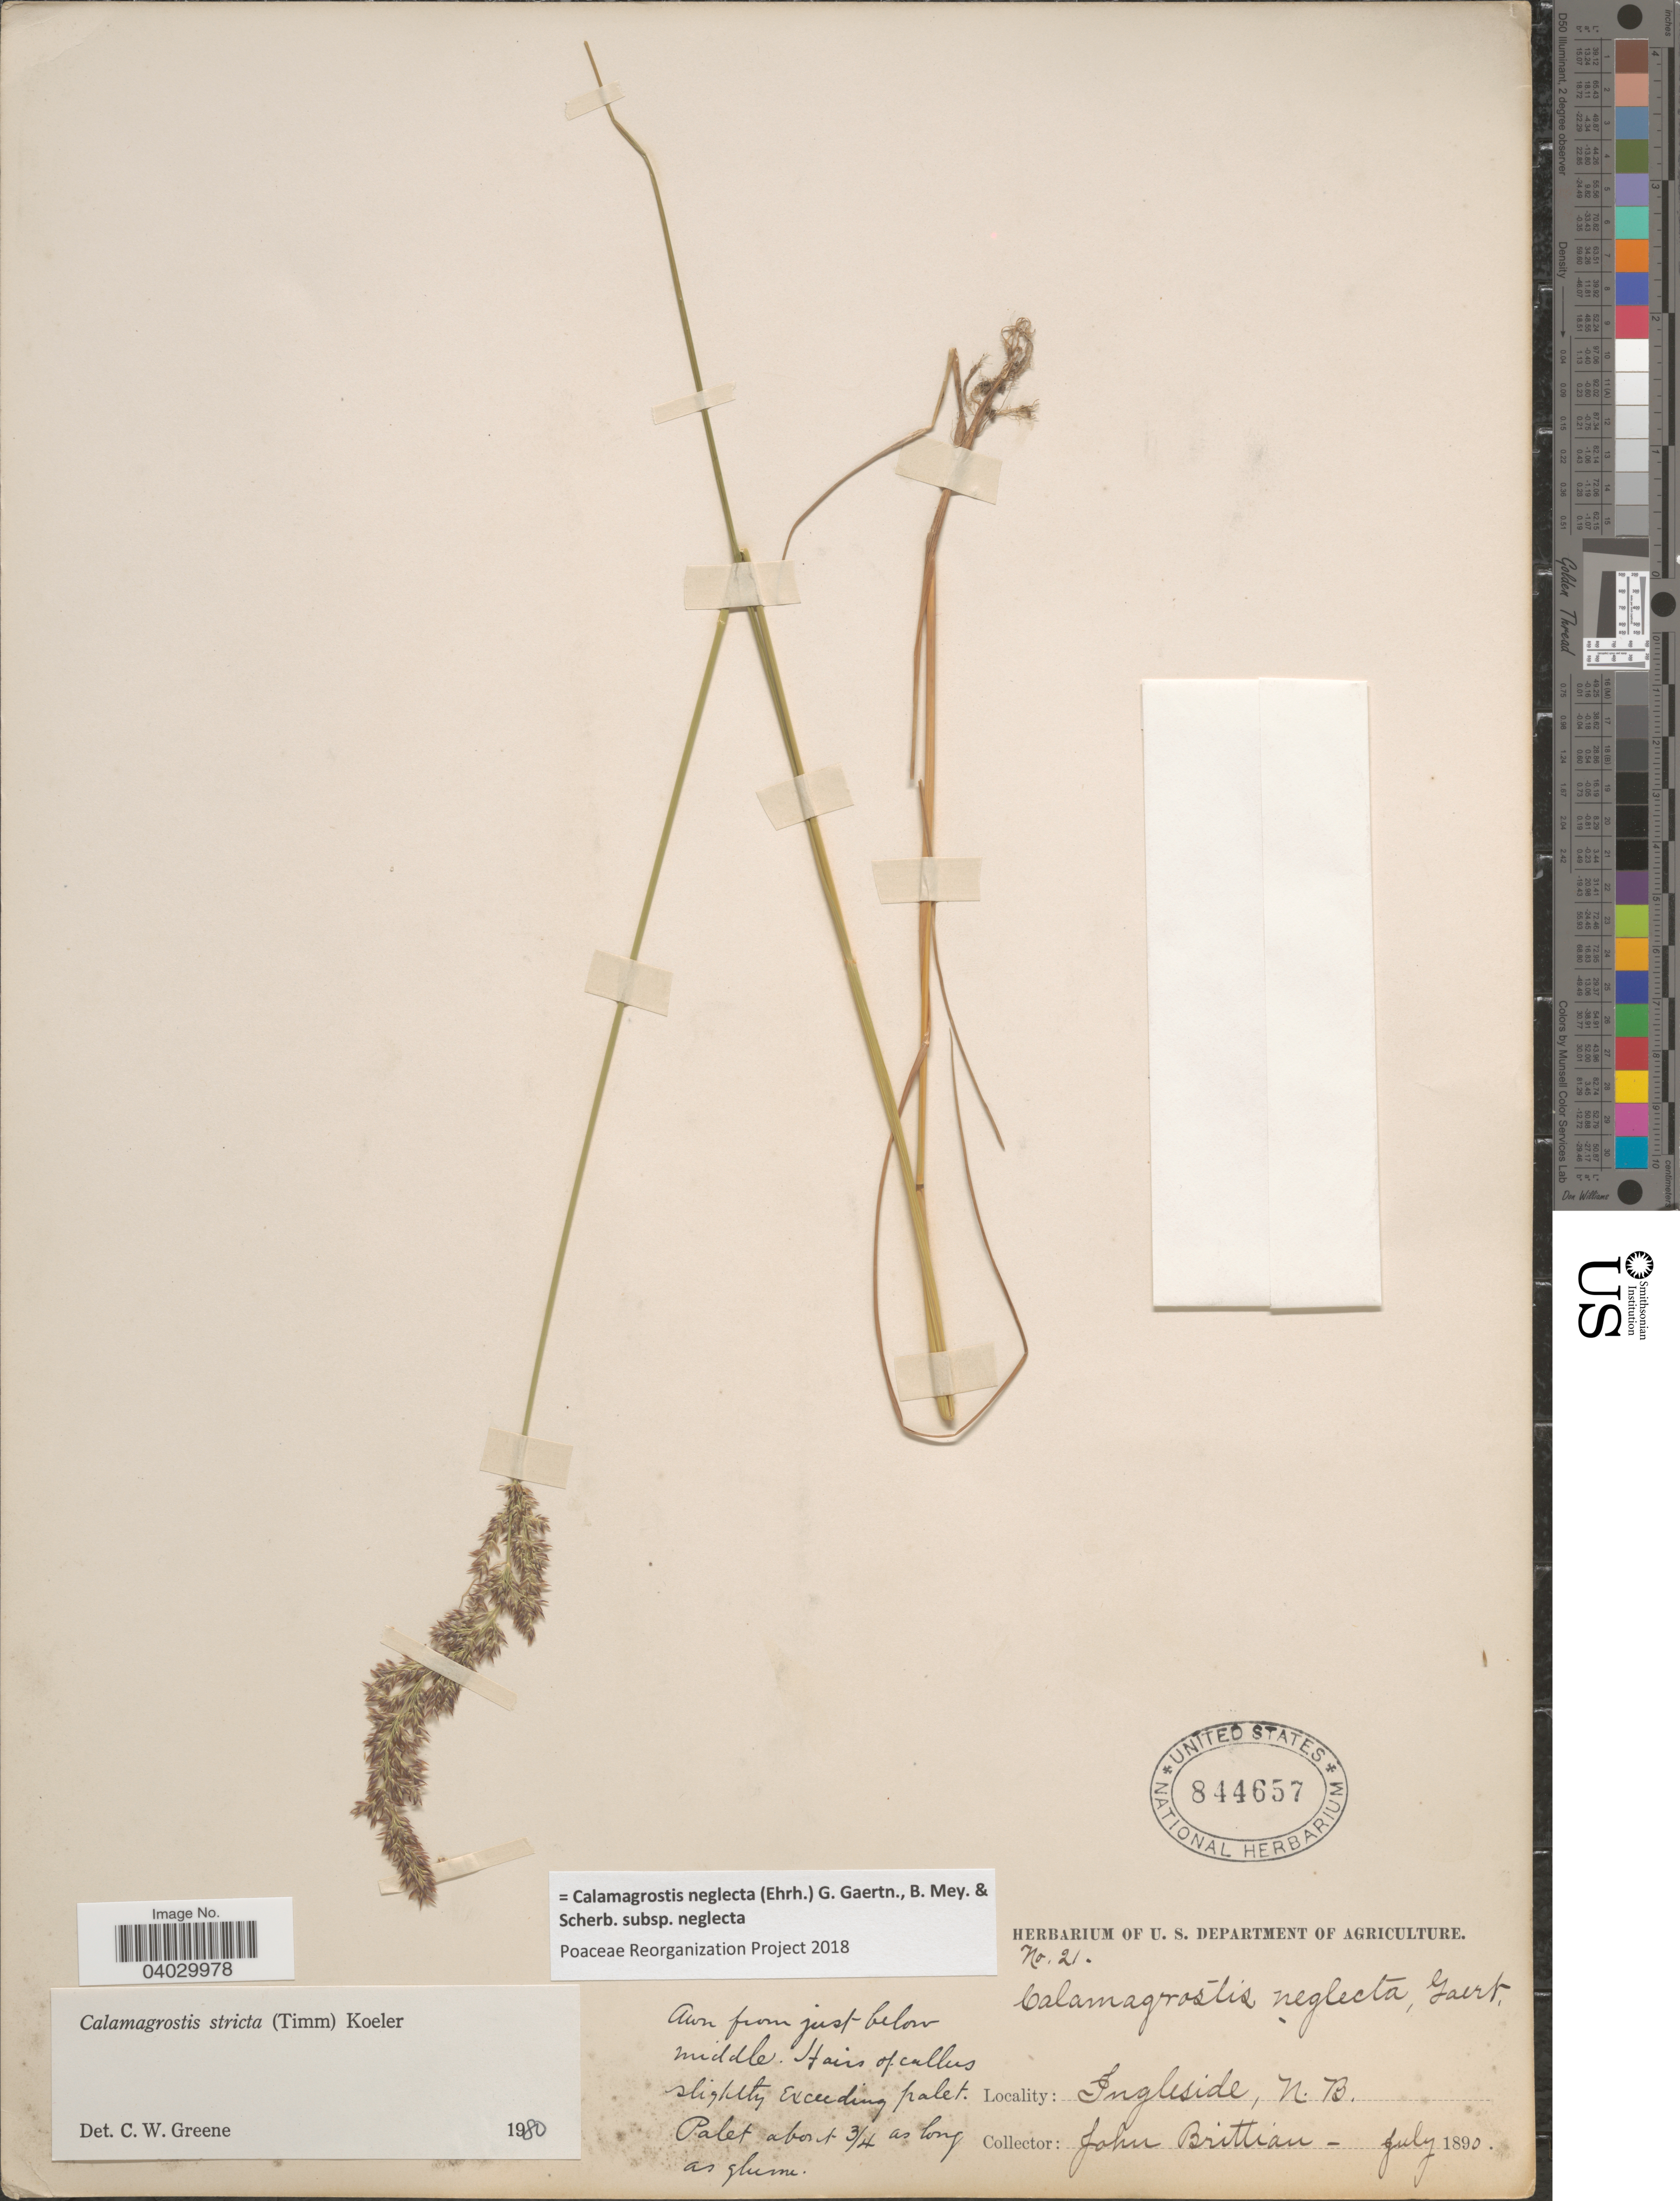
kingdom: Plantae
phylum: Tracheophyta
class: Liliopsida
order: Poales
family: Poaceae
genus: Calamagrostis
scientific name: Calamagrostis neglecta subsp. neglecta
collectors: J. Brittian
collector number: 21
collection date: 1890-07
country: Canada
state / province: New Brunswick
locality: Ingleside.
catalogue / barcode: US 844657